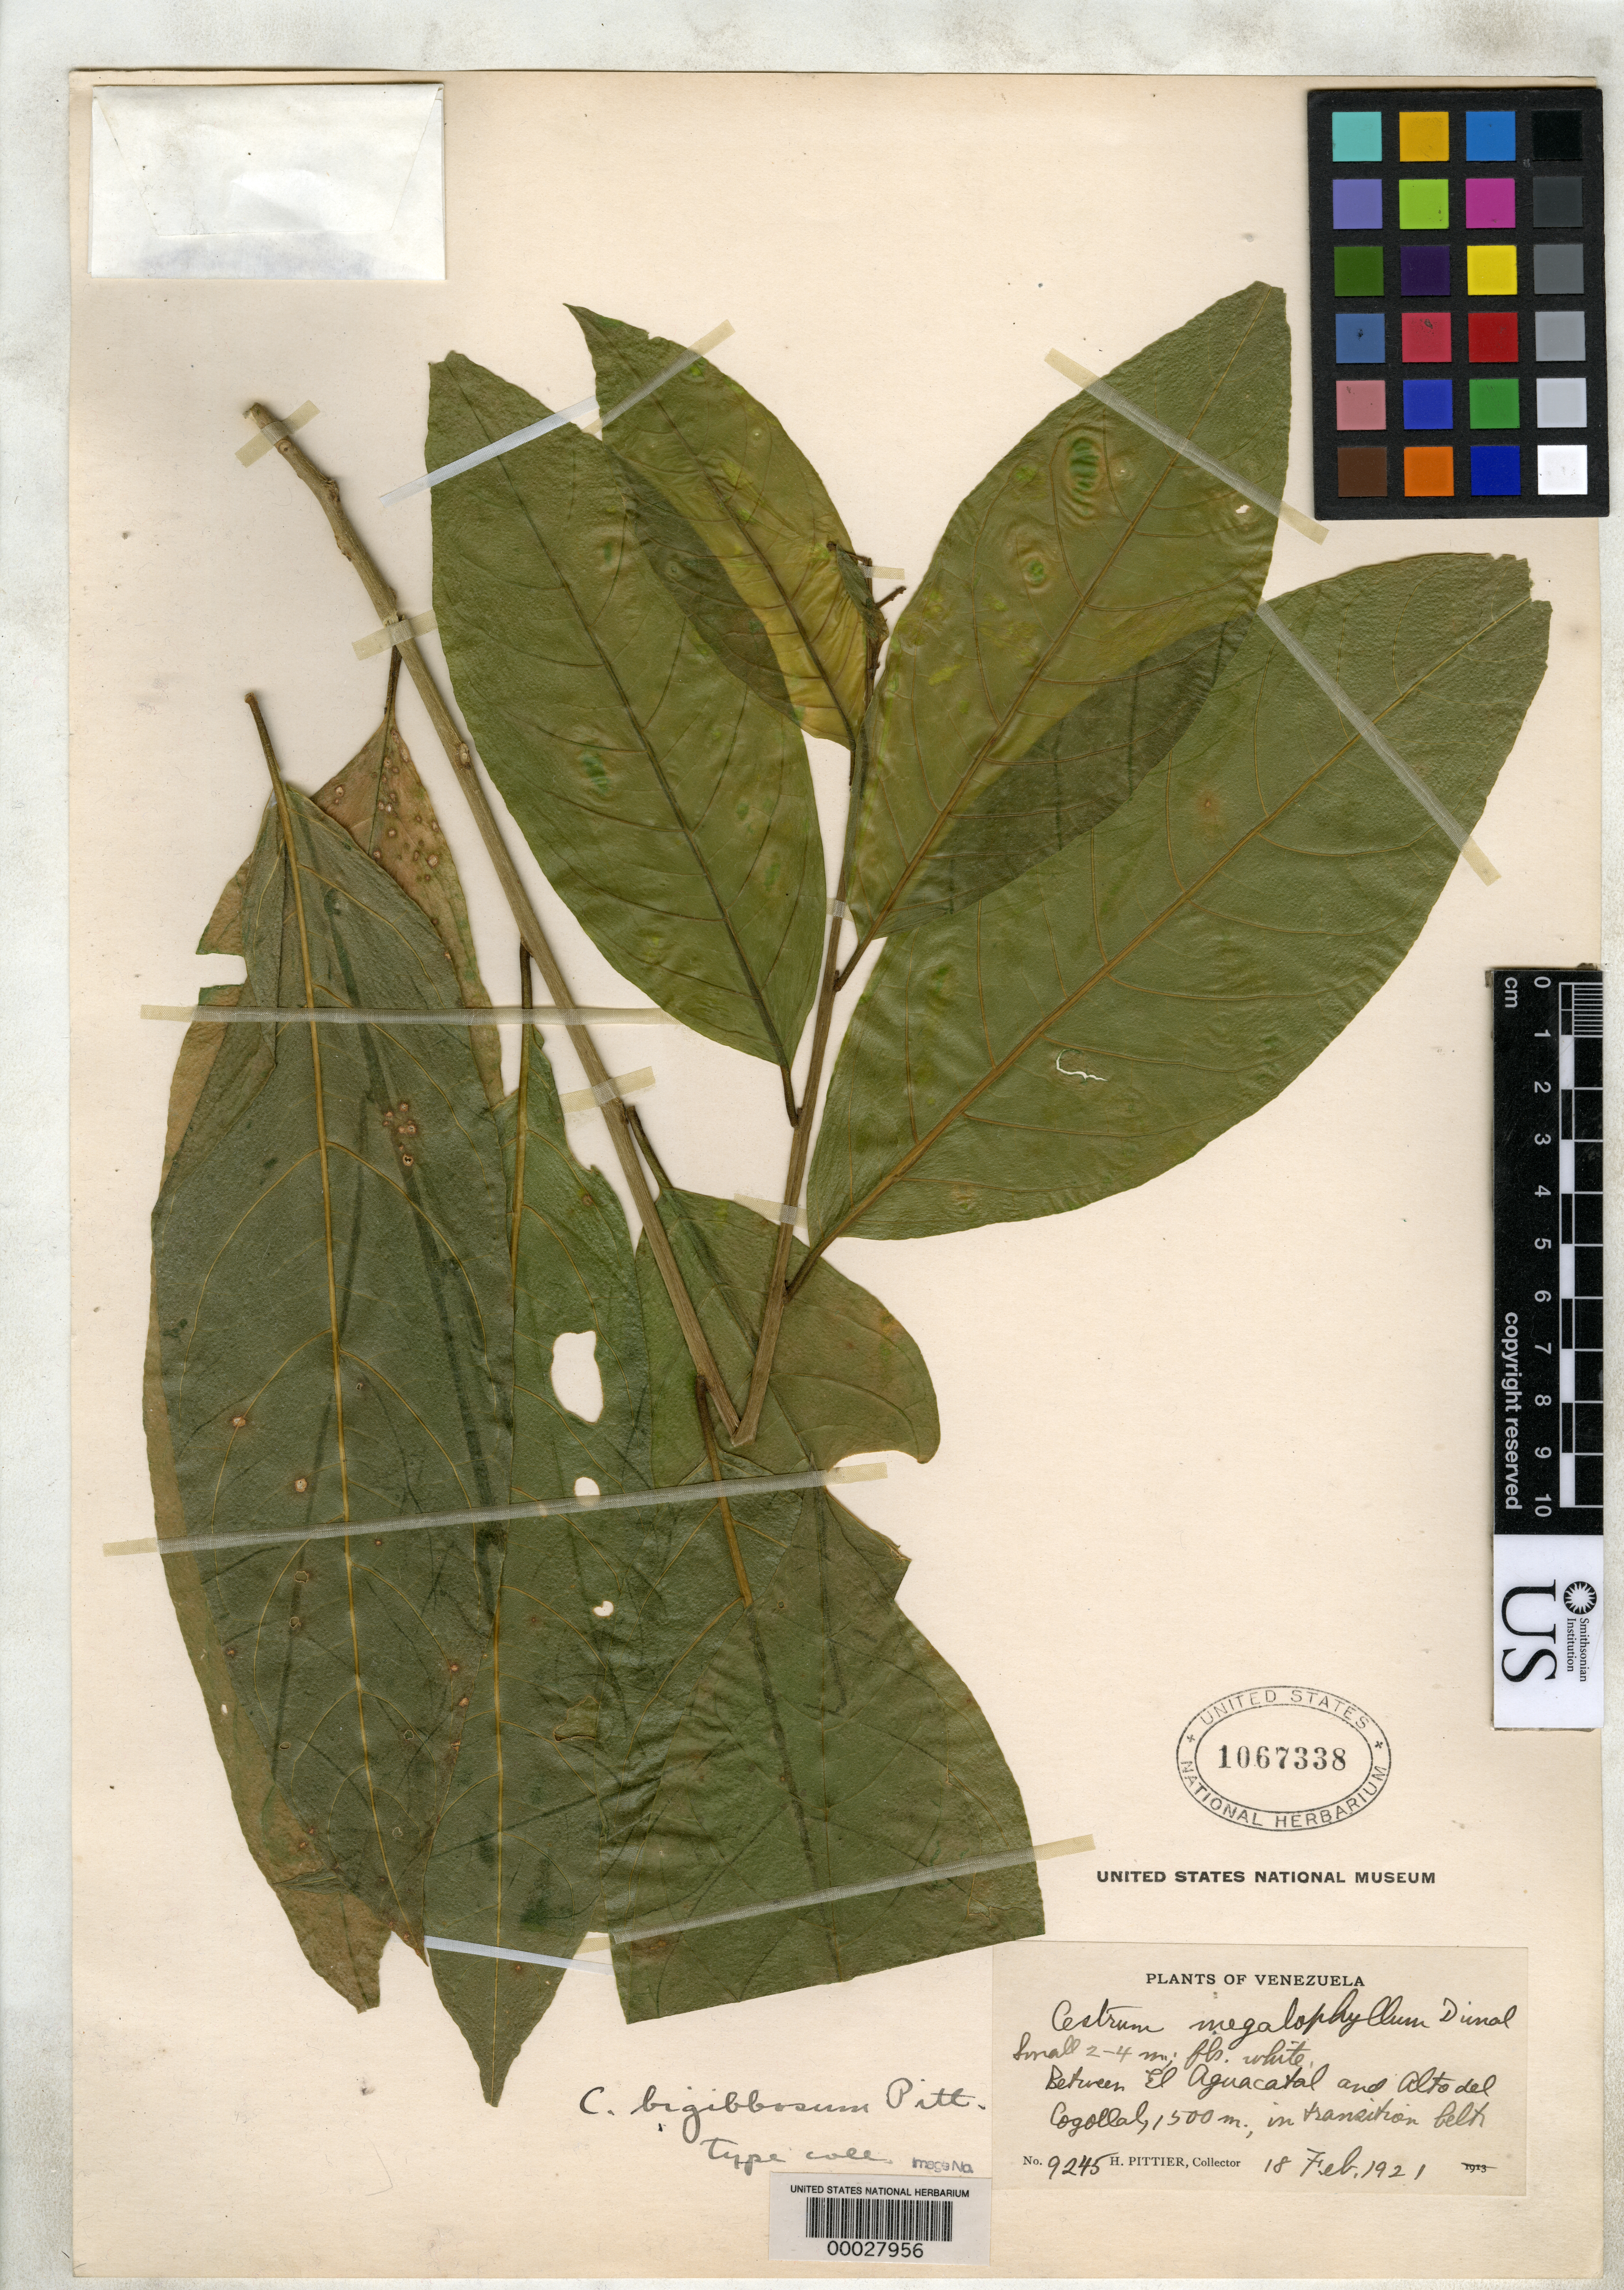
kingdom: Plantae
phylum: Tracheophyta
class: Magnoliopsida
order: Solanales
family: Solanaceae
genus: Cestrum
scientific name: Cestrum bigibbosum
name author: Pittier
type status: Isotype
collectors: H. F. Pittier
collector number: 9245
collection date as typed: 18 Feb 1921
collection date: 1921-02-18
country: Venezuela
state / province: Distrito Federal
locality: Transition belt.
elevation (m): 1500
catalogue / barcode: US 1067338